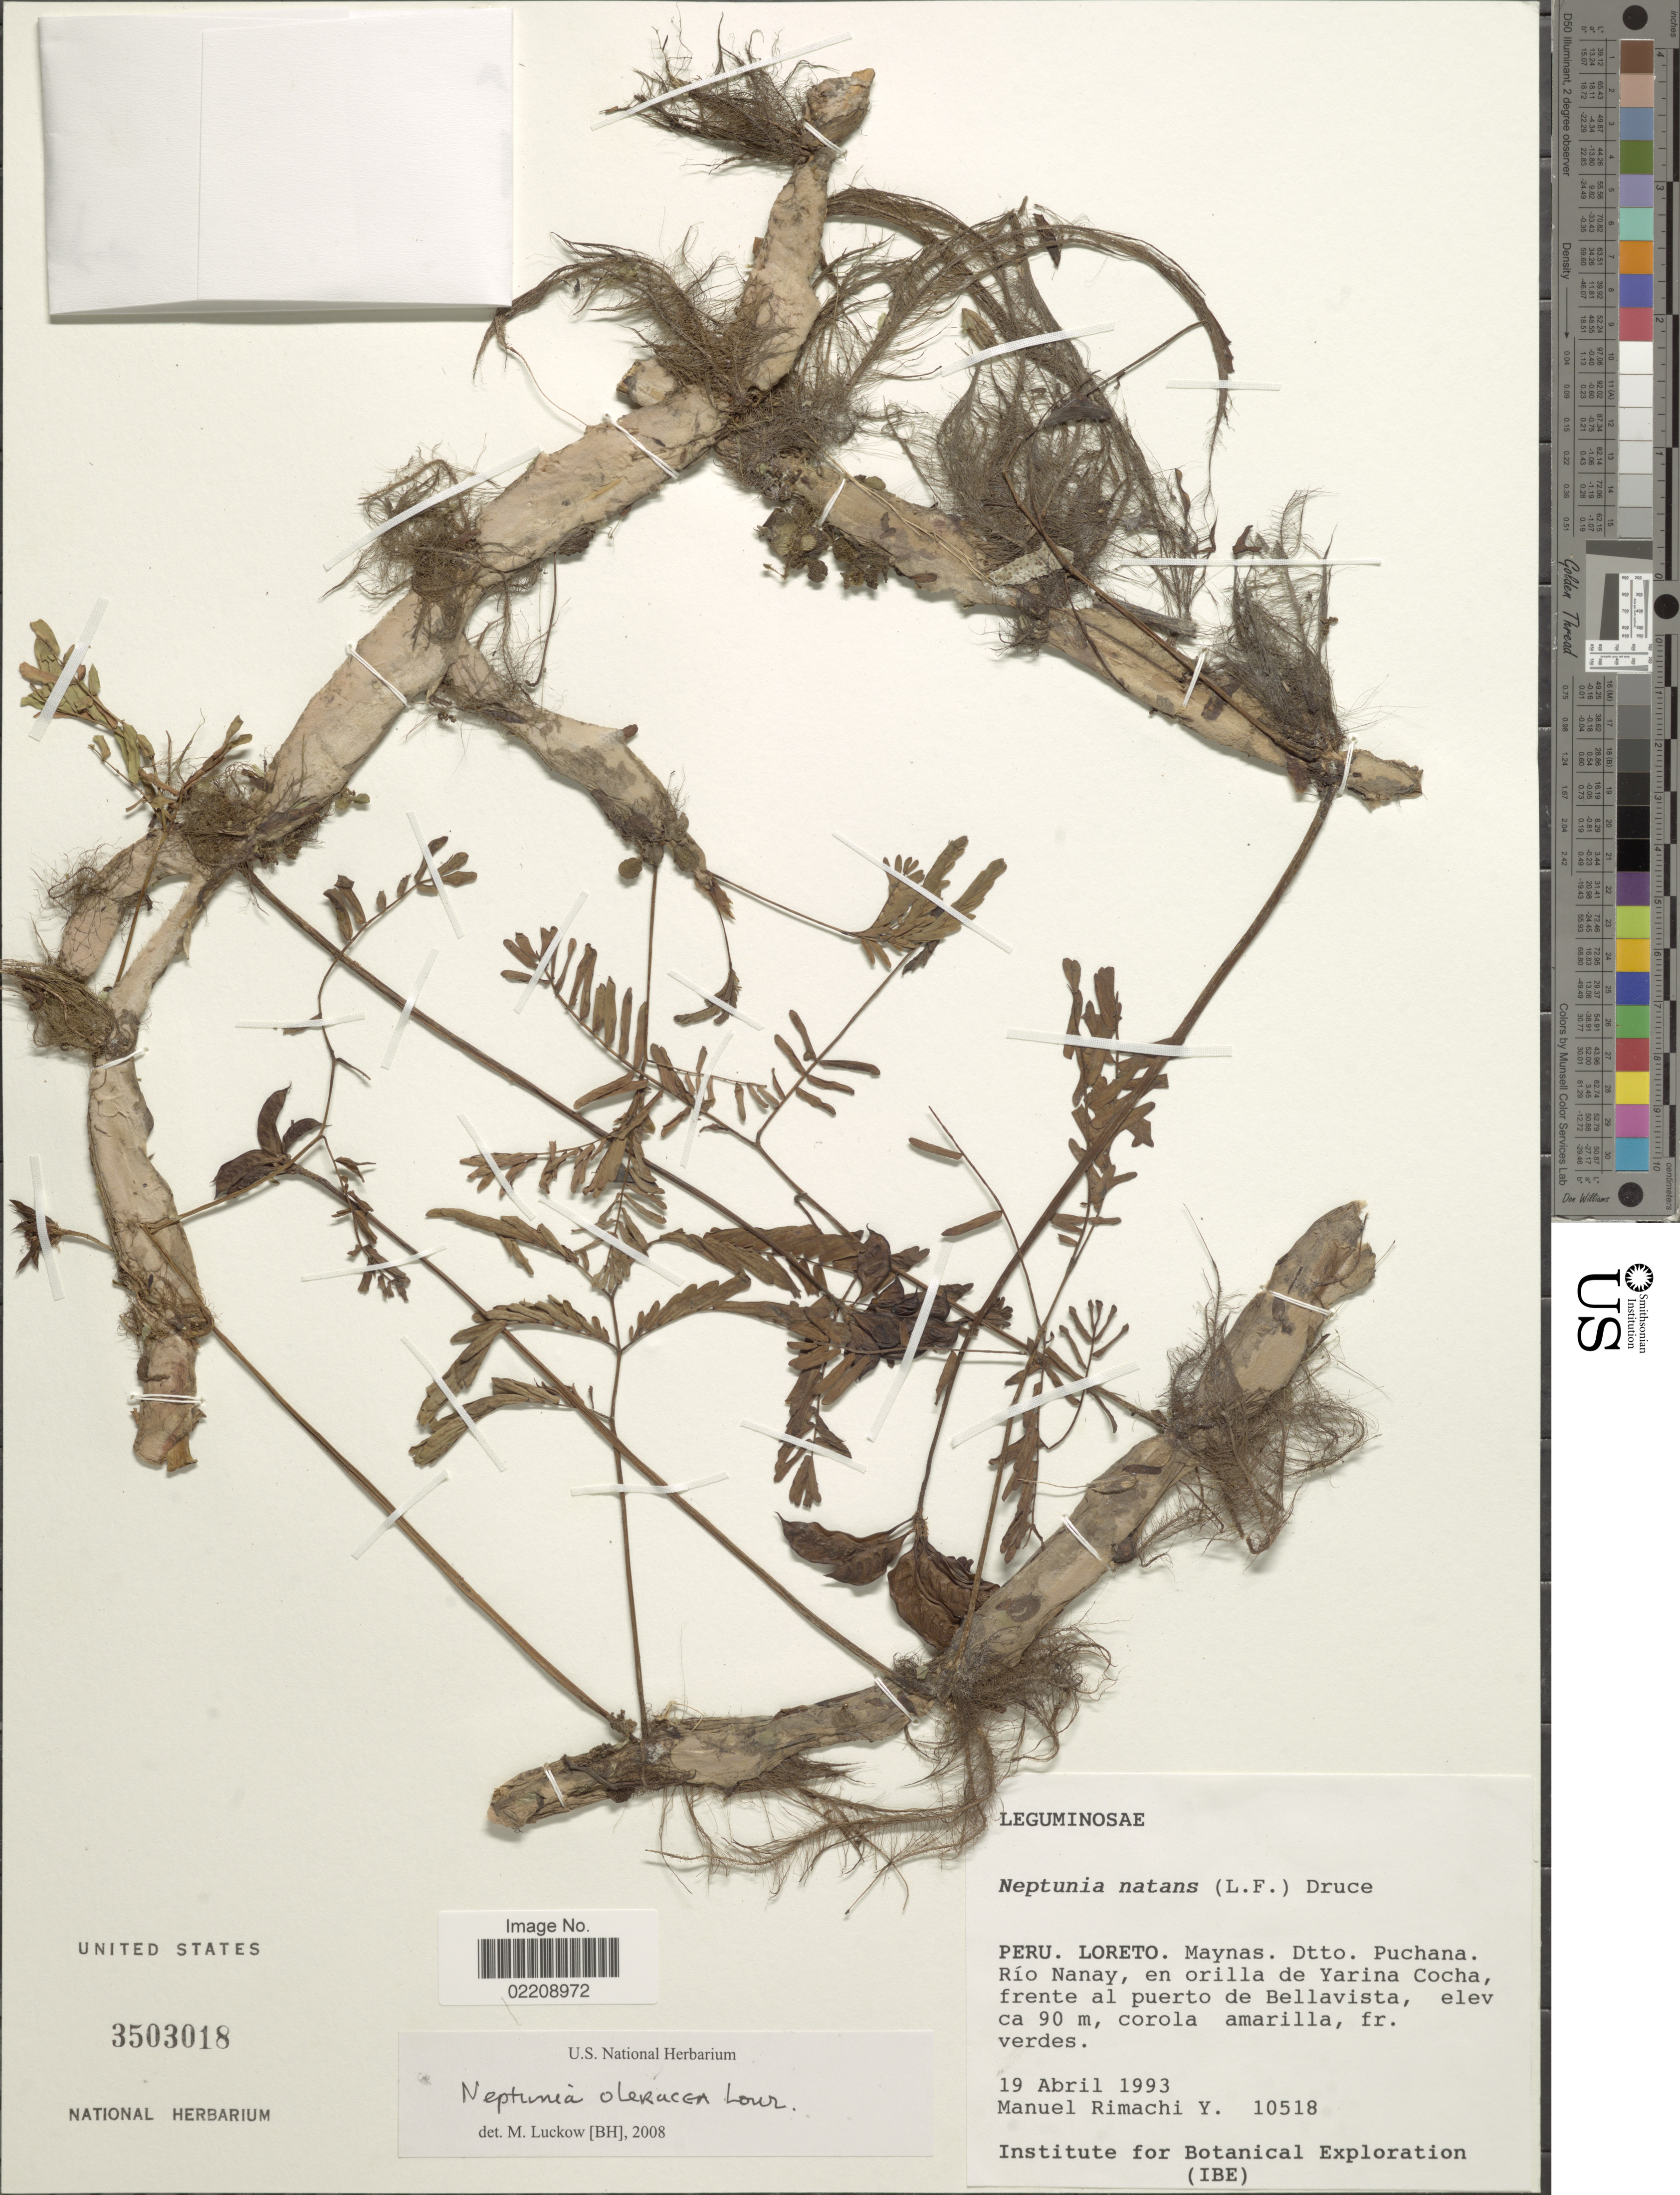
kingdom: Plantae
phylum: Tracheophyta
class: Magnoliopsida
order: Fabales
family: Fabaceae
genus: Neptunia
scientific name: Neptunia oleracea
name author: Lour.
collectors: M. Rimachi Y.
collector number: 10518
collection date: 1993-04-19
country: Peru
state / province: Loreto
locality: Maynas. Dtto. Puchana. Rio Nanay, en orilla de Yarina Cocha, frente al puerto de Bellavista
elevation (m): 90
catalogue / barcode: US 3503018